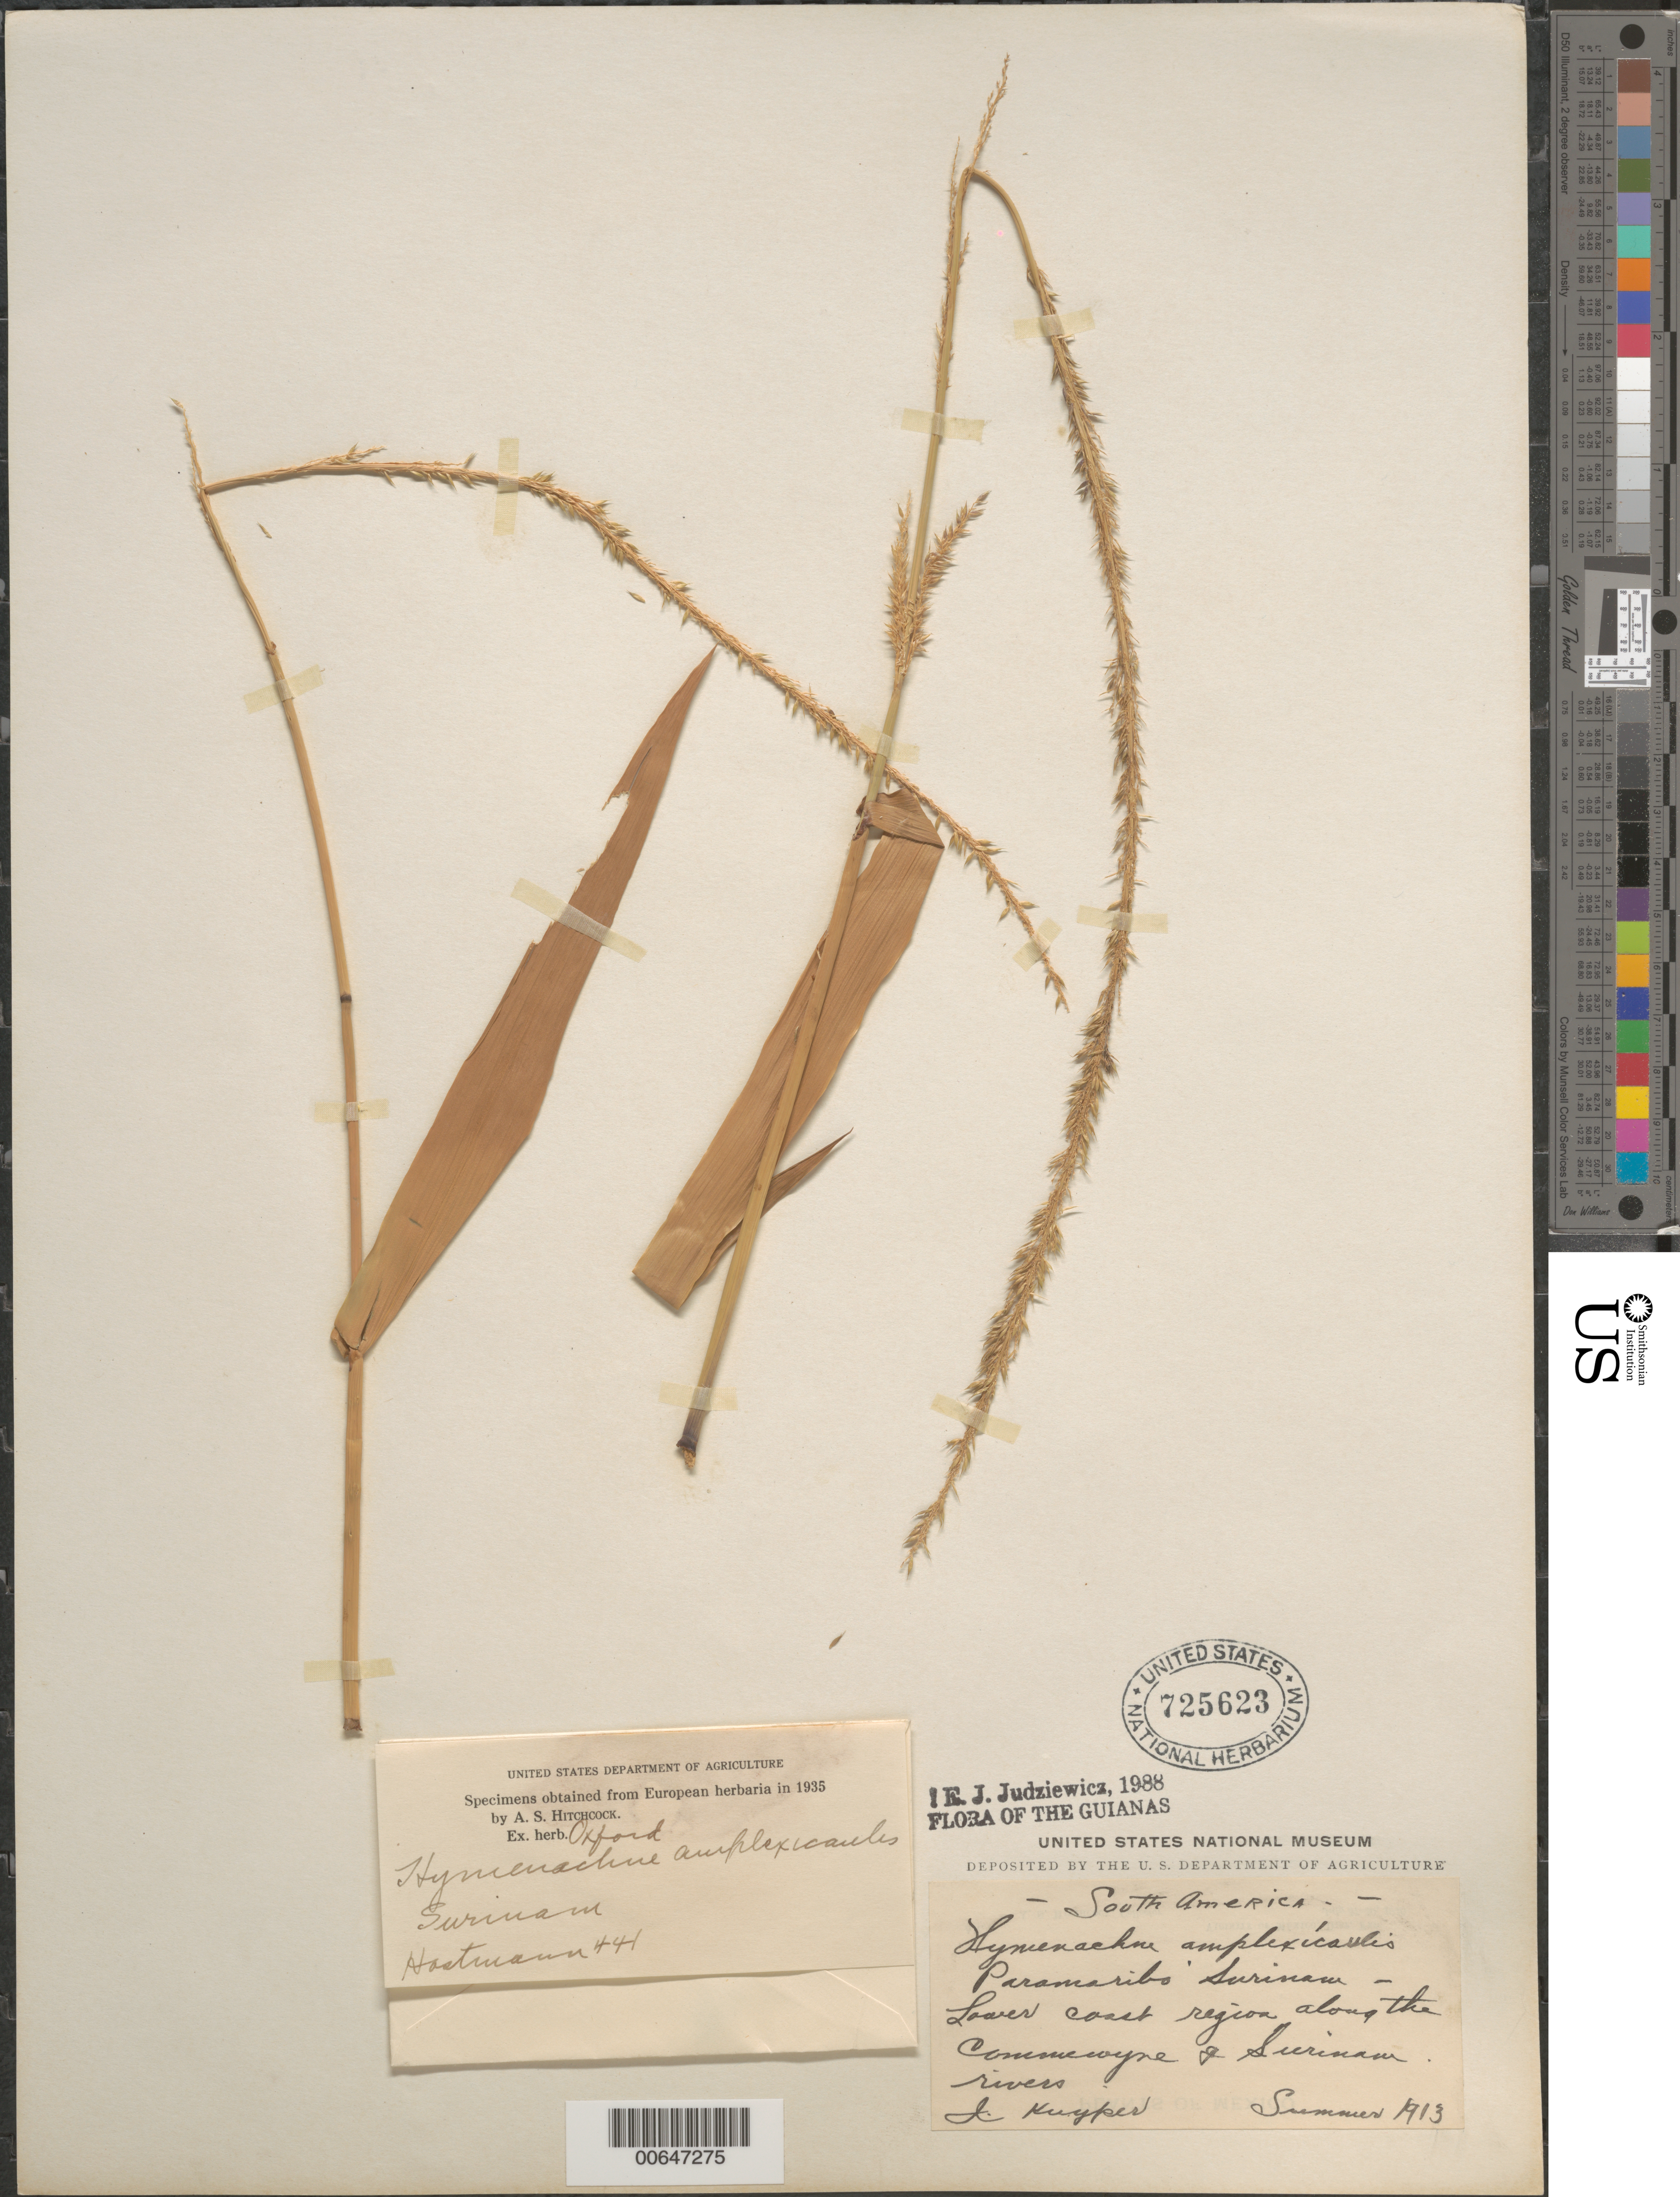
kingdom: Plantae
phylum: Tracheophyta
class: Liliopsida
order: Poales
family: Poaceae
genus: Hymenachne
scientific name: Hymenachne amplexicaulis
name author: (Rudge) Nees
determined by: Judziewicz, E. J.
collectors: J. Kuyper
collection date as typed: Summer 1913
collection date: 1913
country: Suriname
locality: Paramaribo, lower coast region along the Commewyne and Surinam Rivers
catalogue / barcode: US 725623